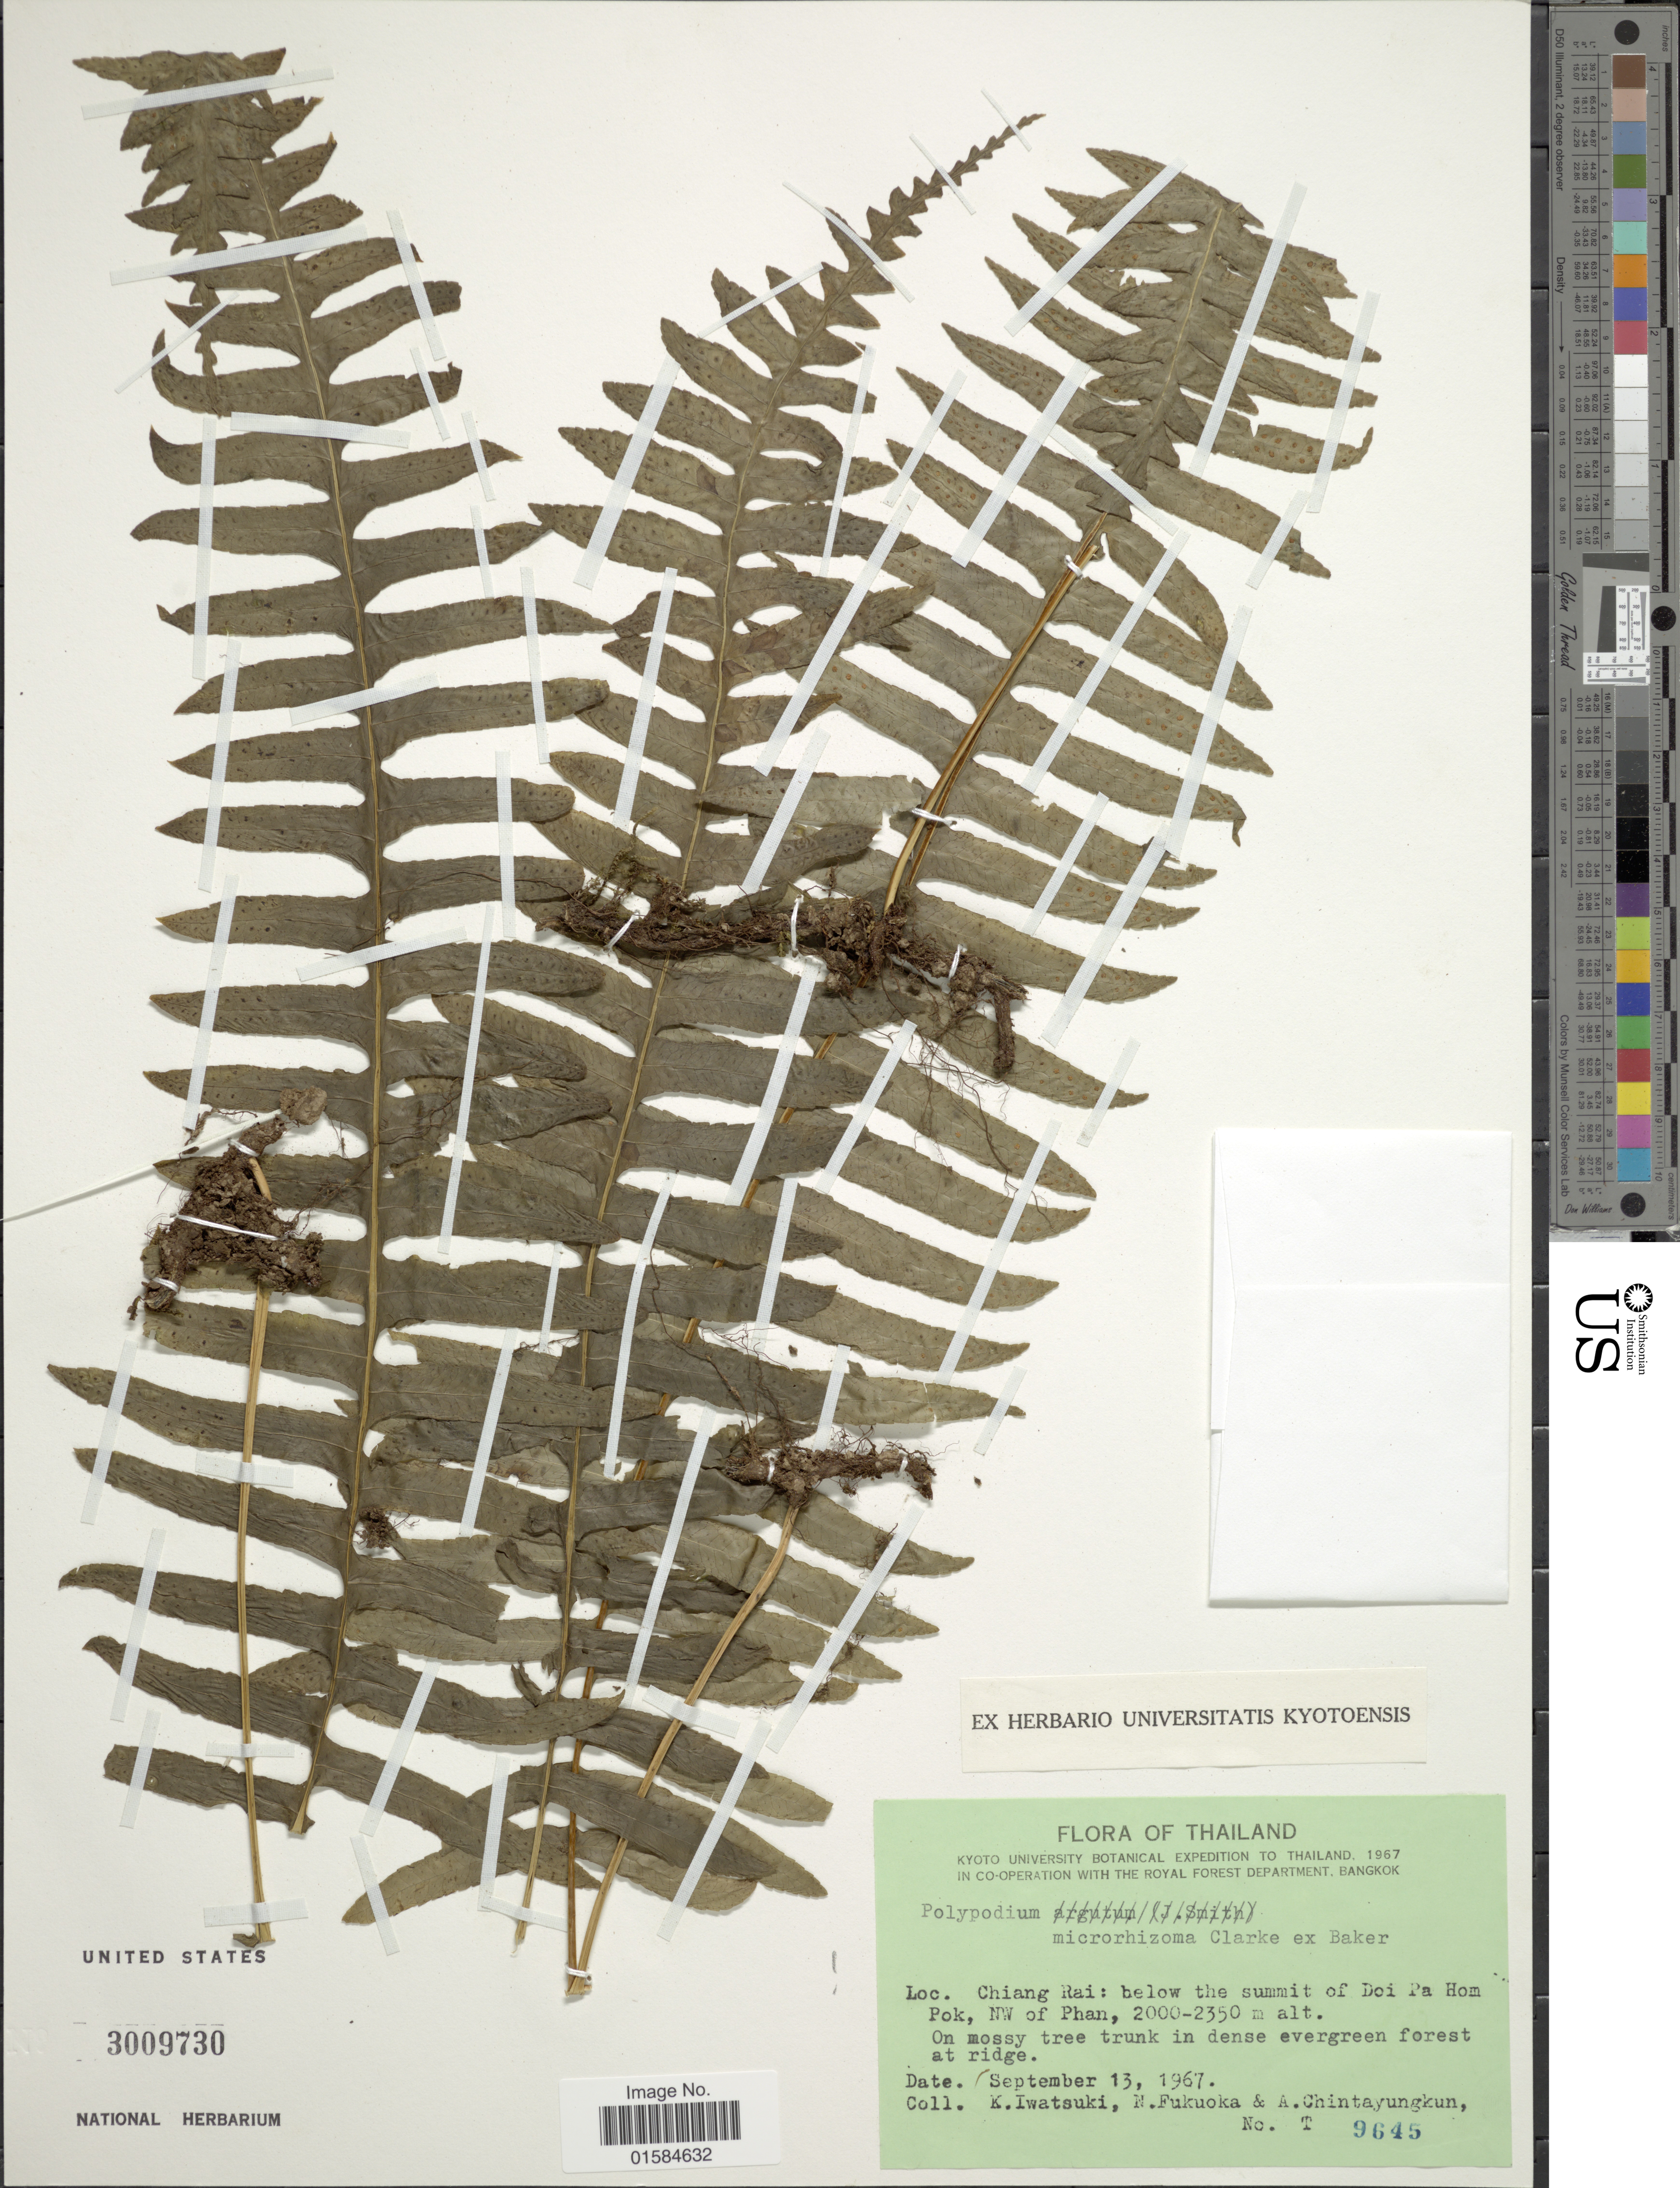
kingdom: Plantae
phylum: Tracheophyta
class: Polypodiopsida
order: Polypodiales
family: Polypodiaceae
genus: Goniophlebium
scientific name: Goniophlebium microrhizoma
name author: (C.B. Clarke) Bedd.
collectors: K. Iwatsuki, N. Fukuoka & A. Chintayungkun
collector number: T9645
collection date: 1967-09-13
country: Thailand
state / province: Chiang Rai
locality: Chiang Rai: below the summit of Doi pa Hom Pok, NW of Phan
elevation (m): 2000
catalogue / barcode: US 3009730